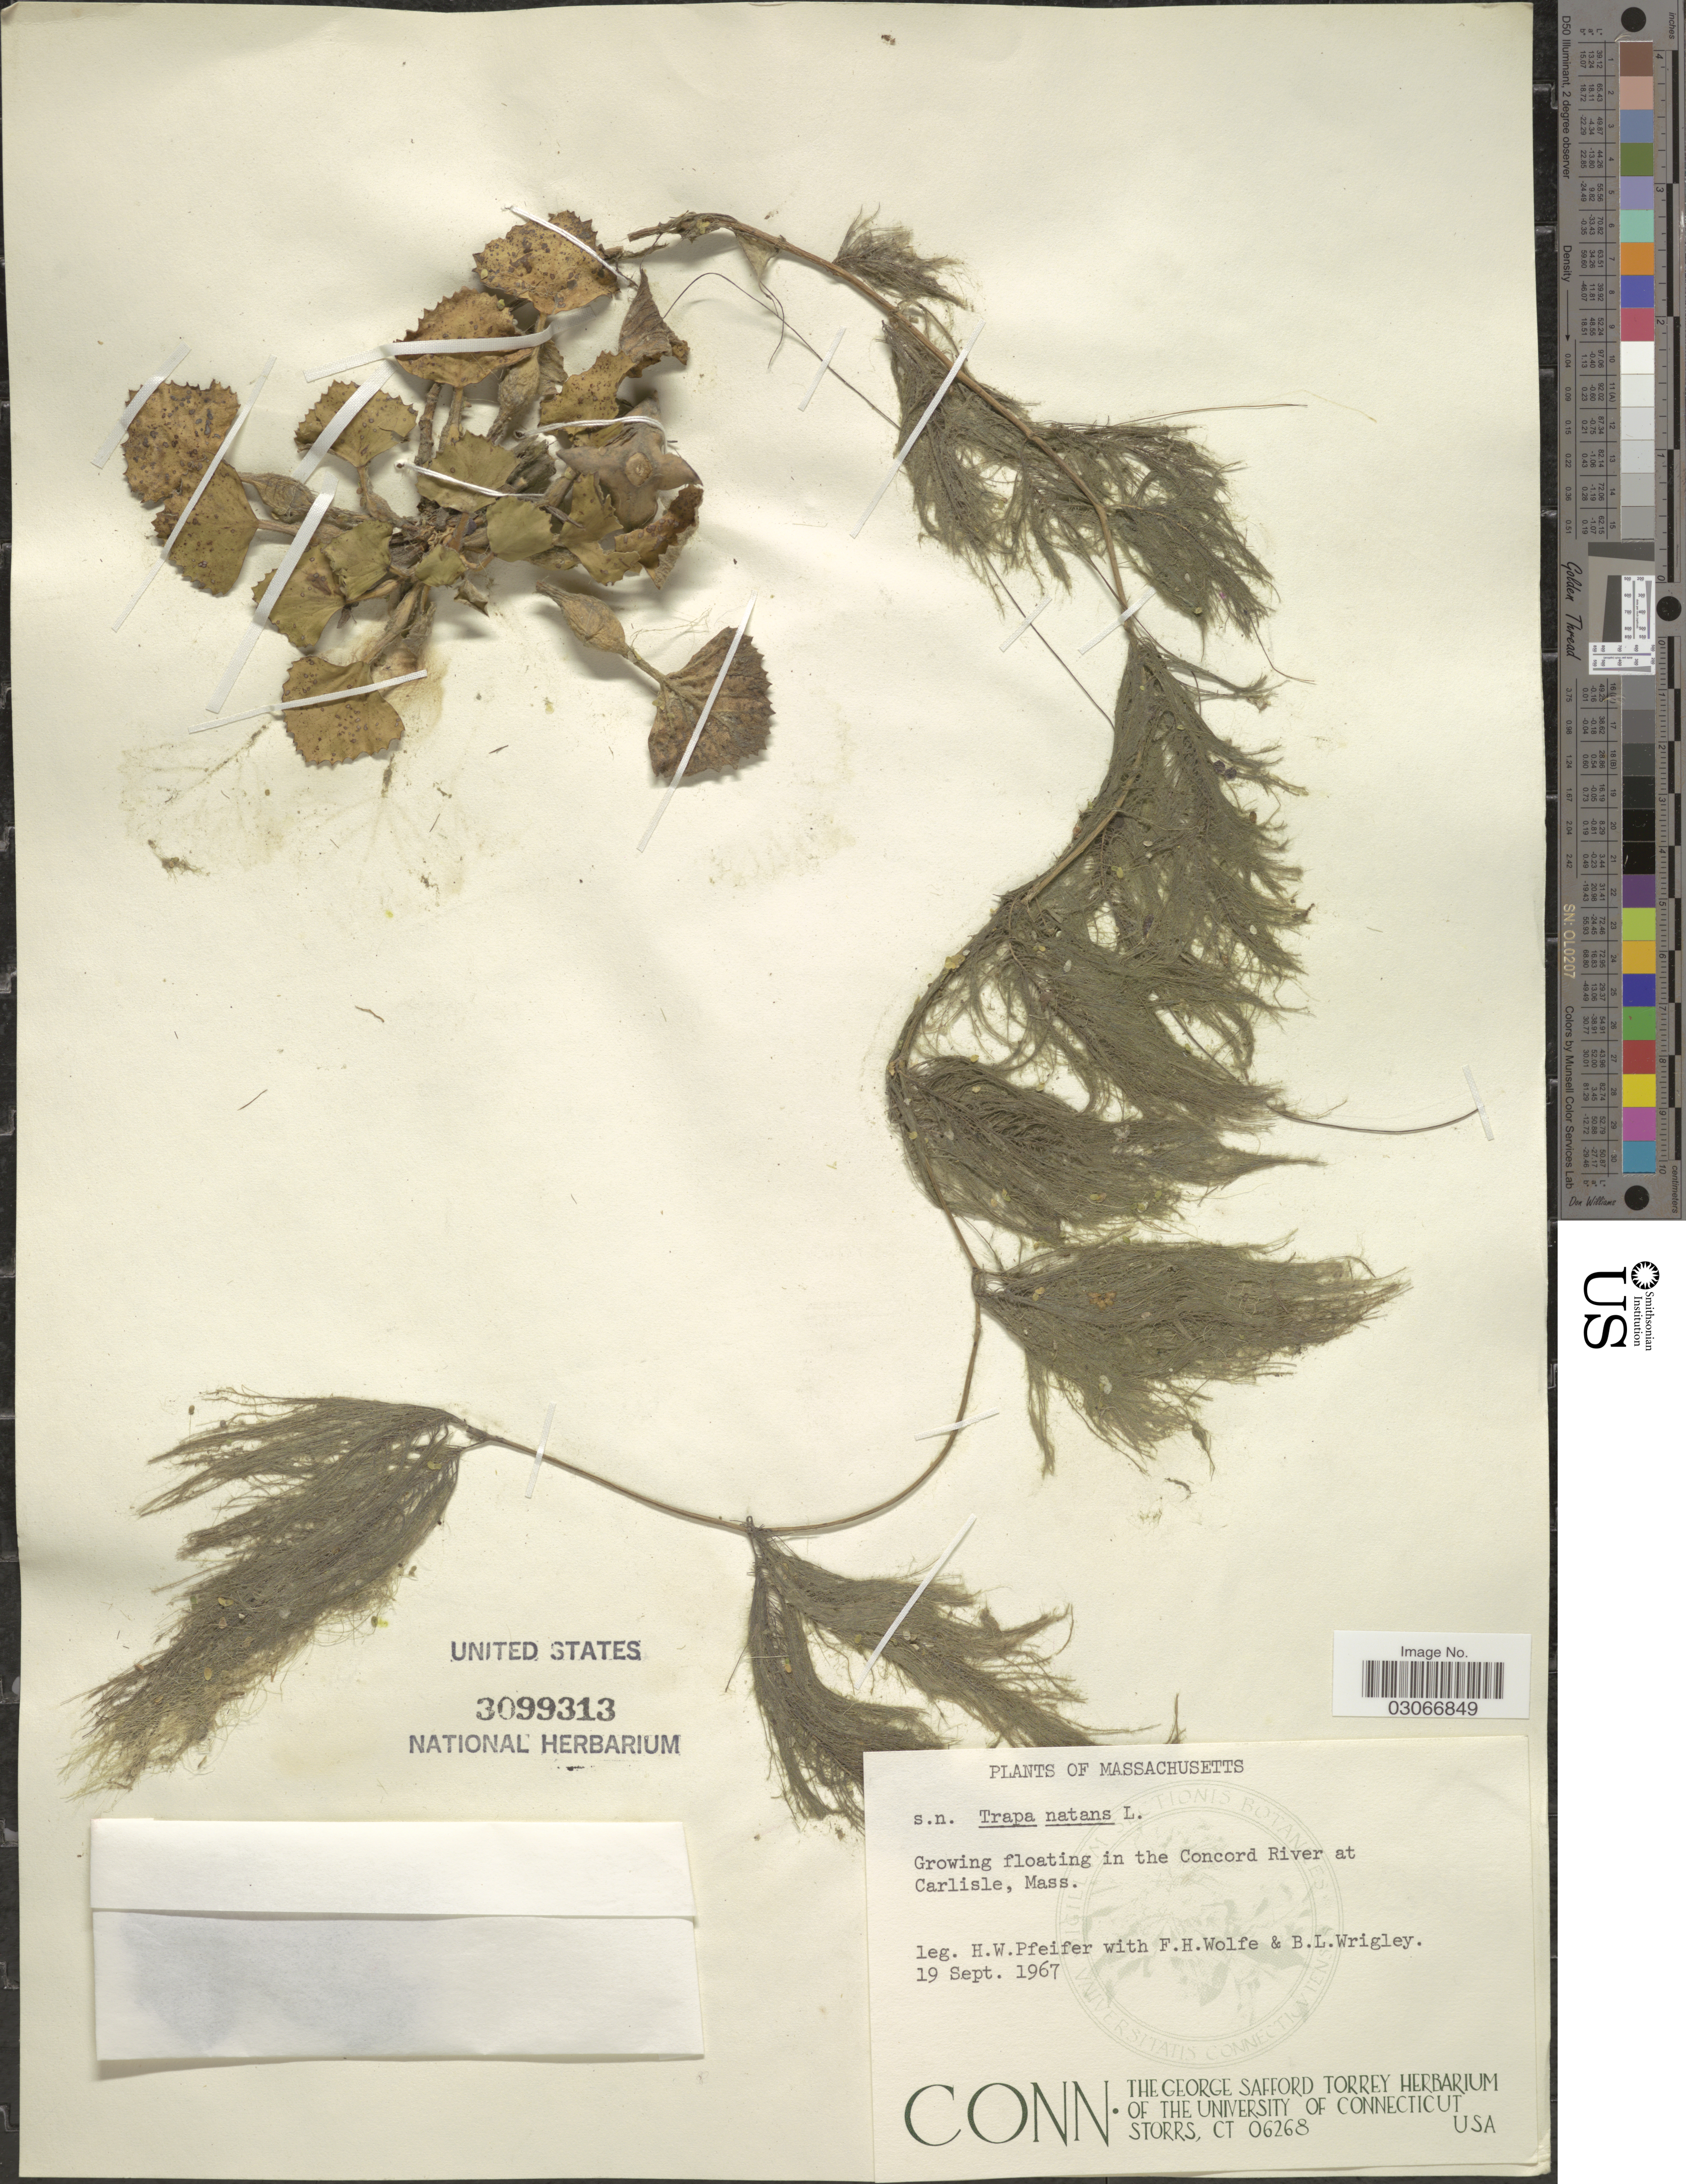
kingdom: Plantae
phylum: Tracheophyta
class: Magnoliopsida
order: Myrtales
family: Lythraceae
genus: Trapa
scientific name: Trapa natans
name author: L.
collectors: H. W. Pfeifer, F. Wolfe & B. L. Wrigley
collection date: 1967-09-19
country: United States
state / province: Massachusetts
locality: Growing floating in the Concord River at Carlisle, Mass.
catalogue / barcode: US 3099313